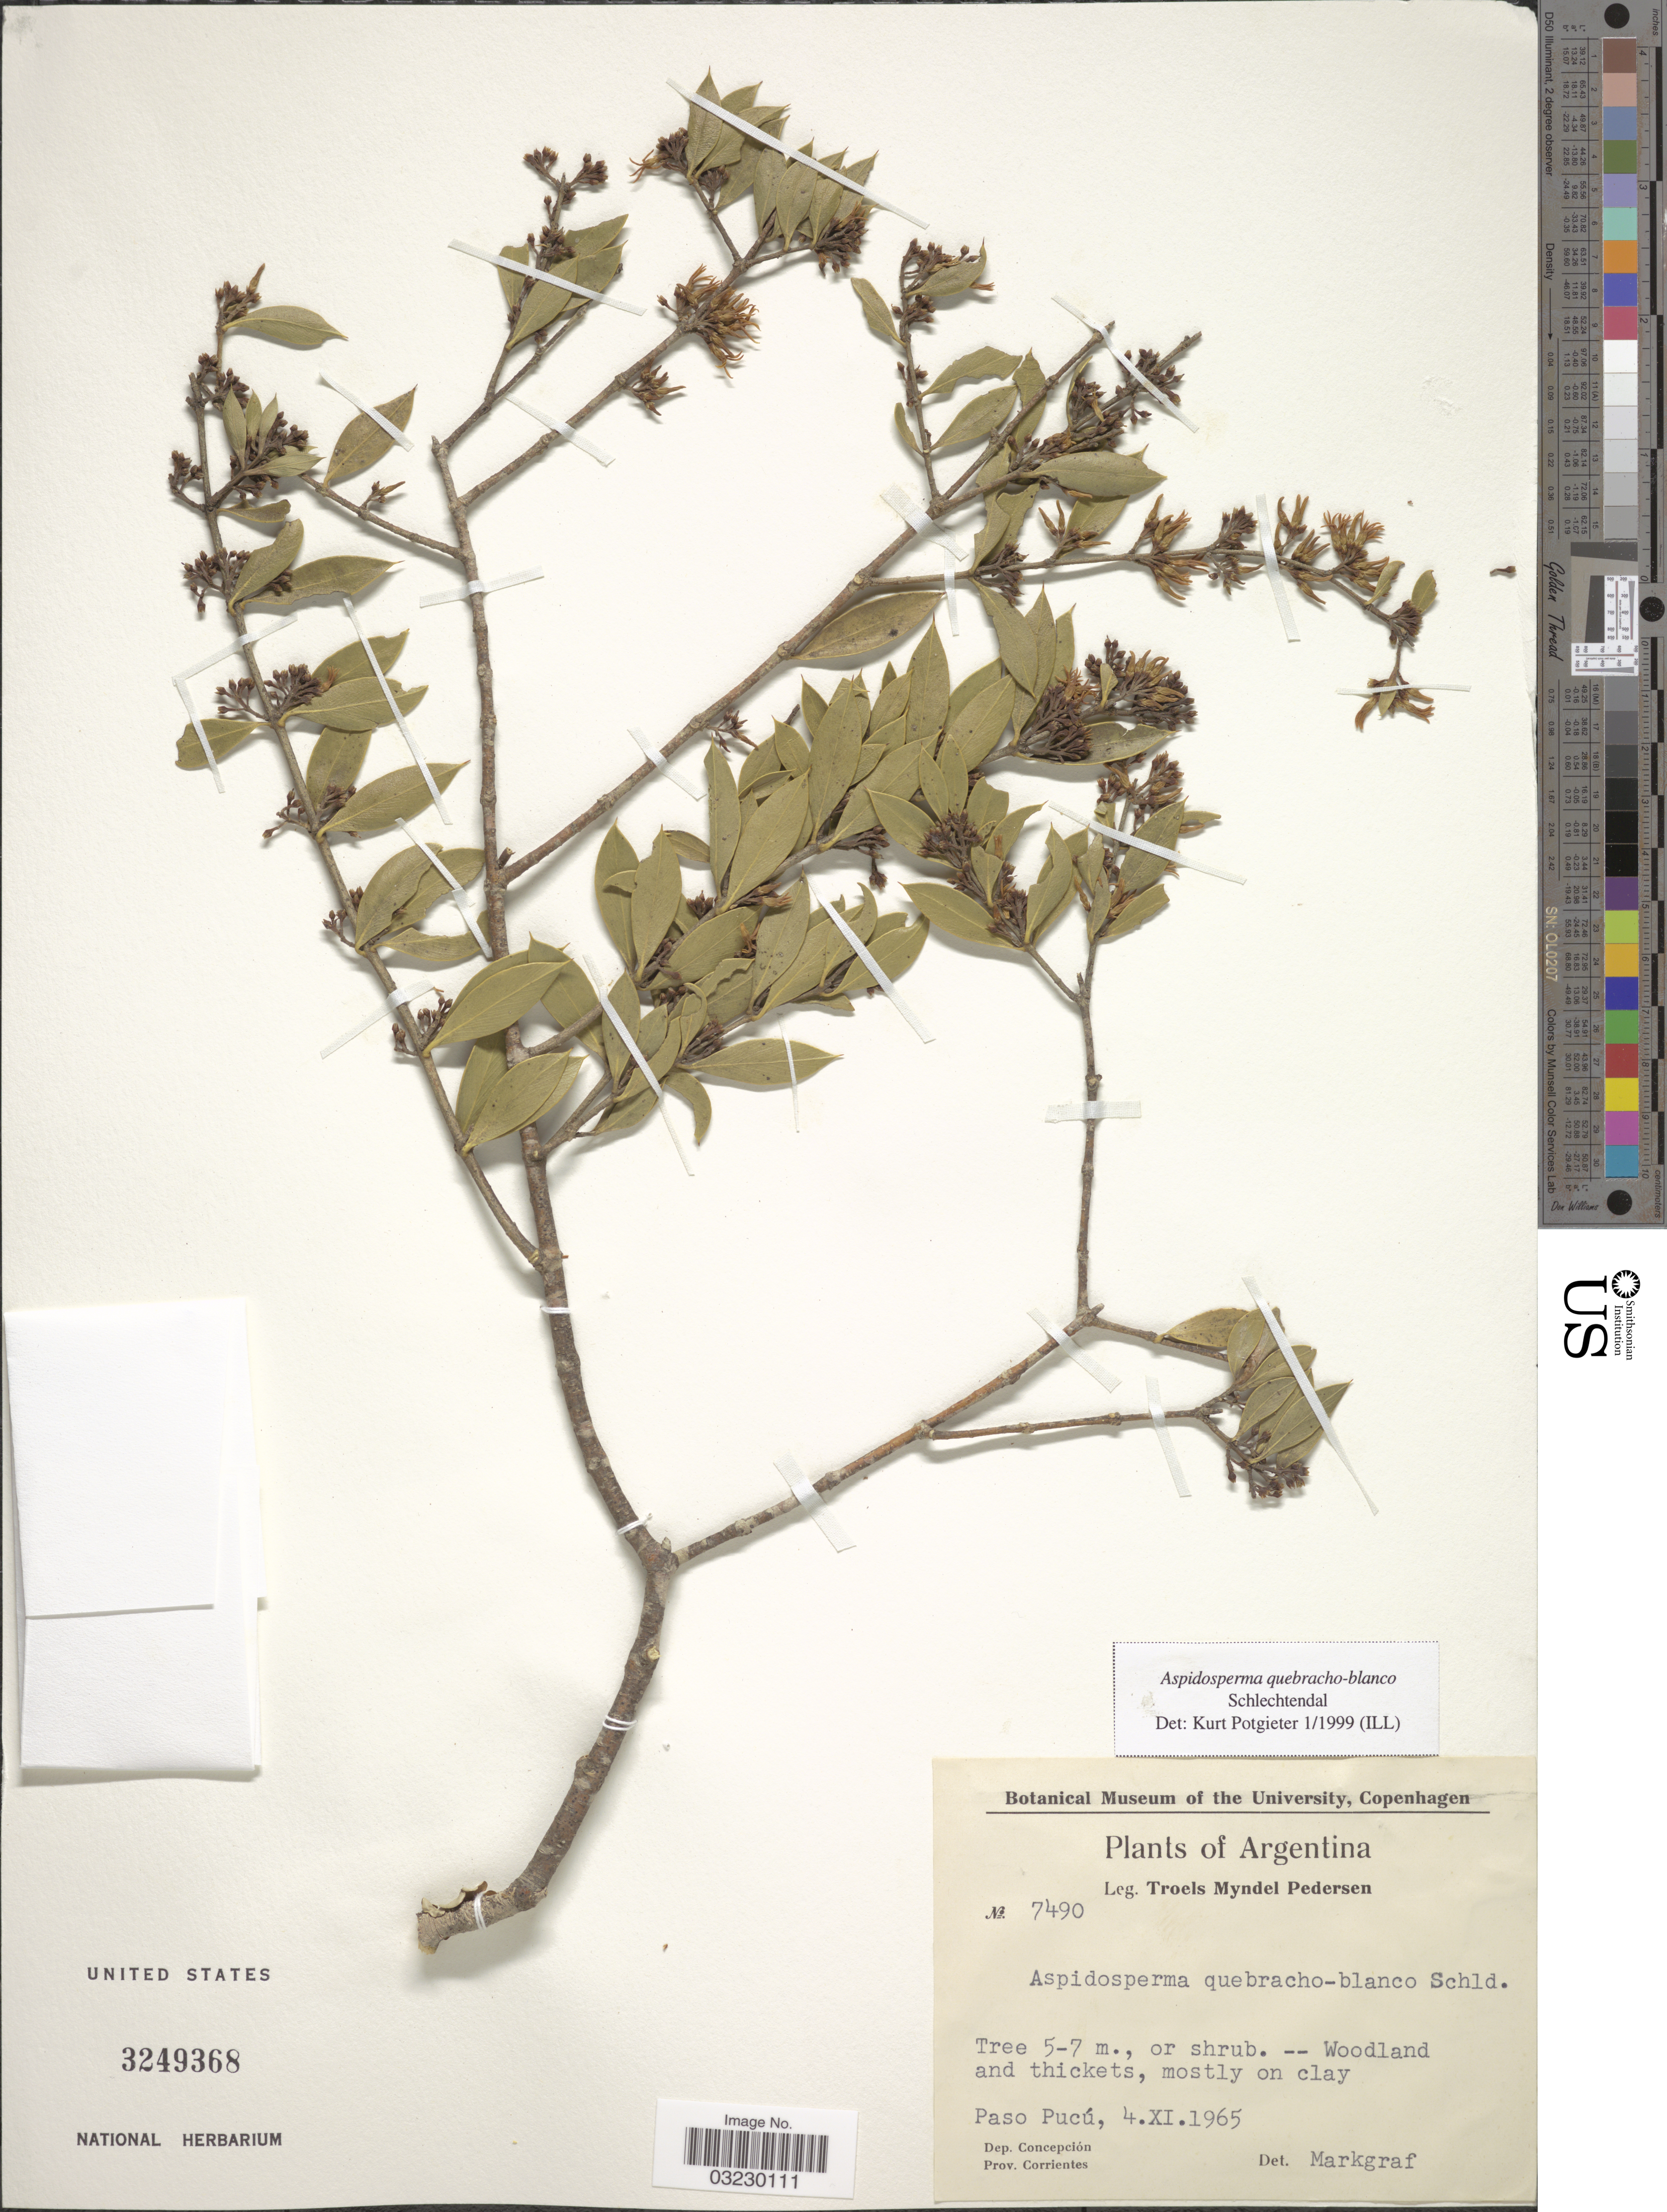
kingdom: Plantae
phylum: Tracheophyta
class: Magnoliopsida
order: Gentianales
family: Apocynaceae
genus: Aspidosperma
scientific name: Aspidosperma quebracho-blanco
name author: Schltdl.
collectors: T. Pederson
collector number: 7490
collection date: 1965-11-04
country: Argentina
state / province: Corrientes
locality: Paso Pucú. Dep. Concepción.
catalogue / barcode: US 3249368